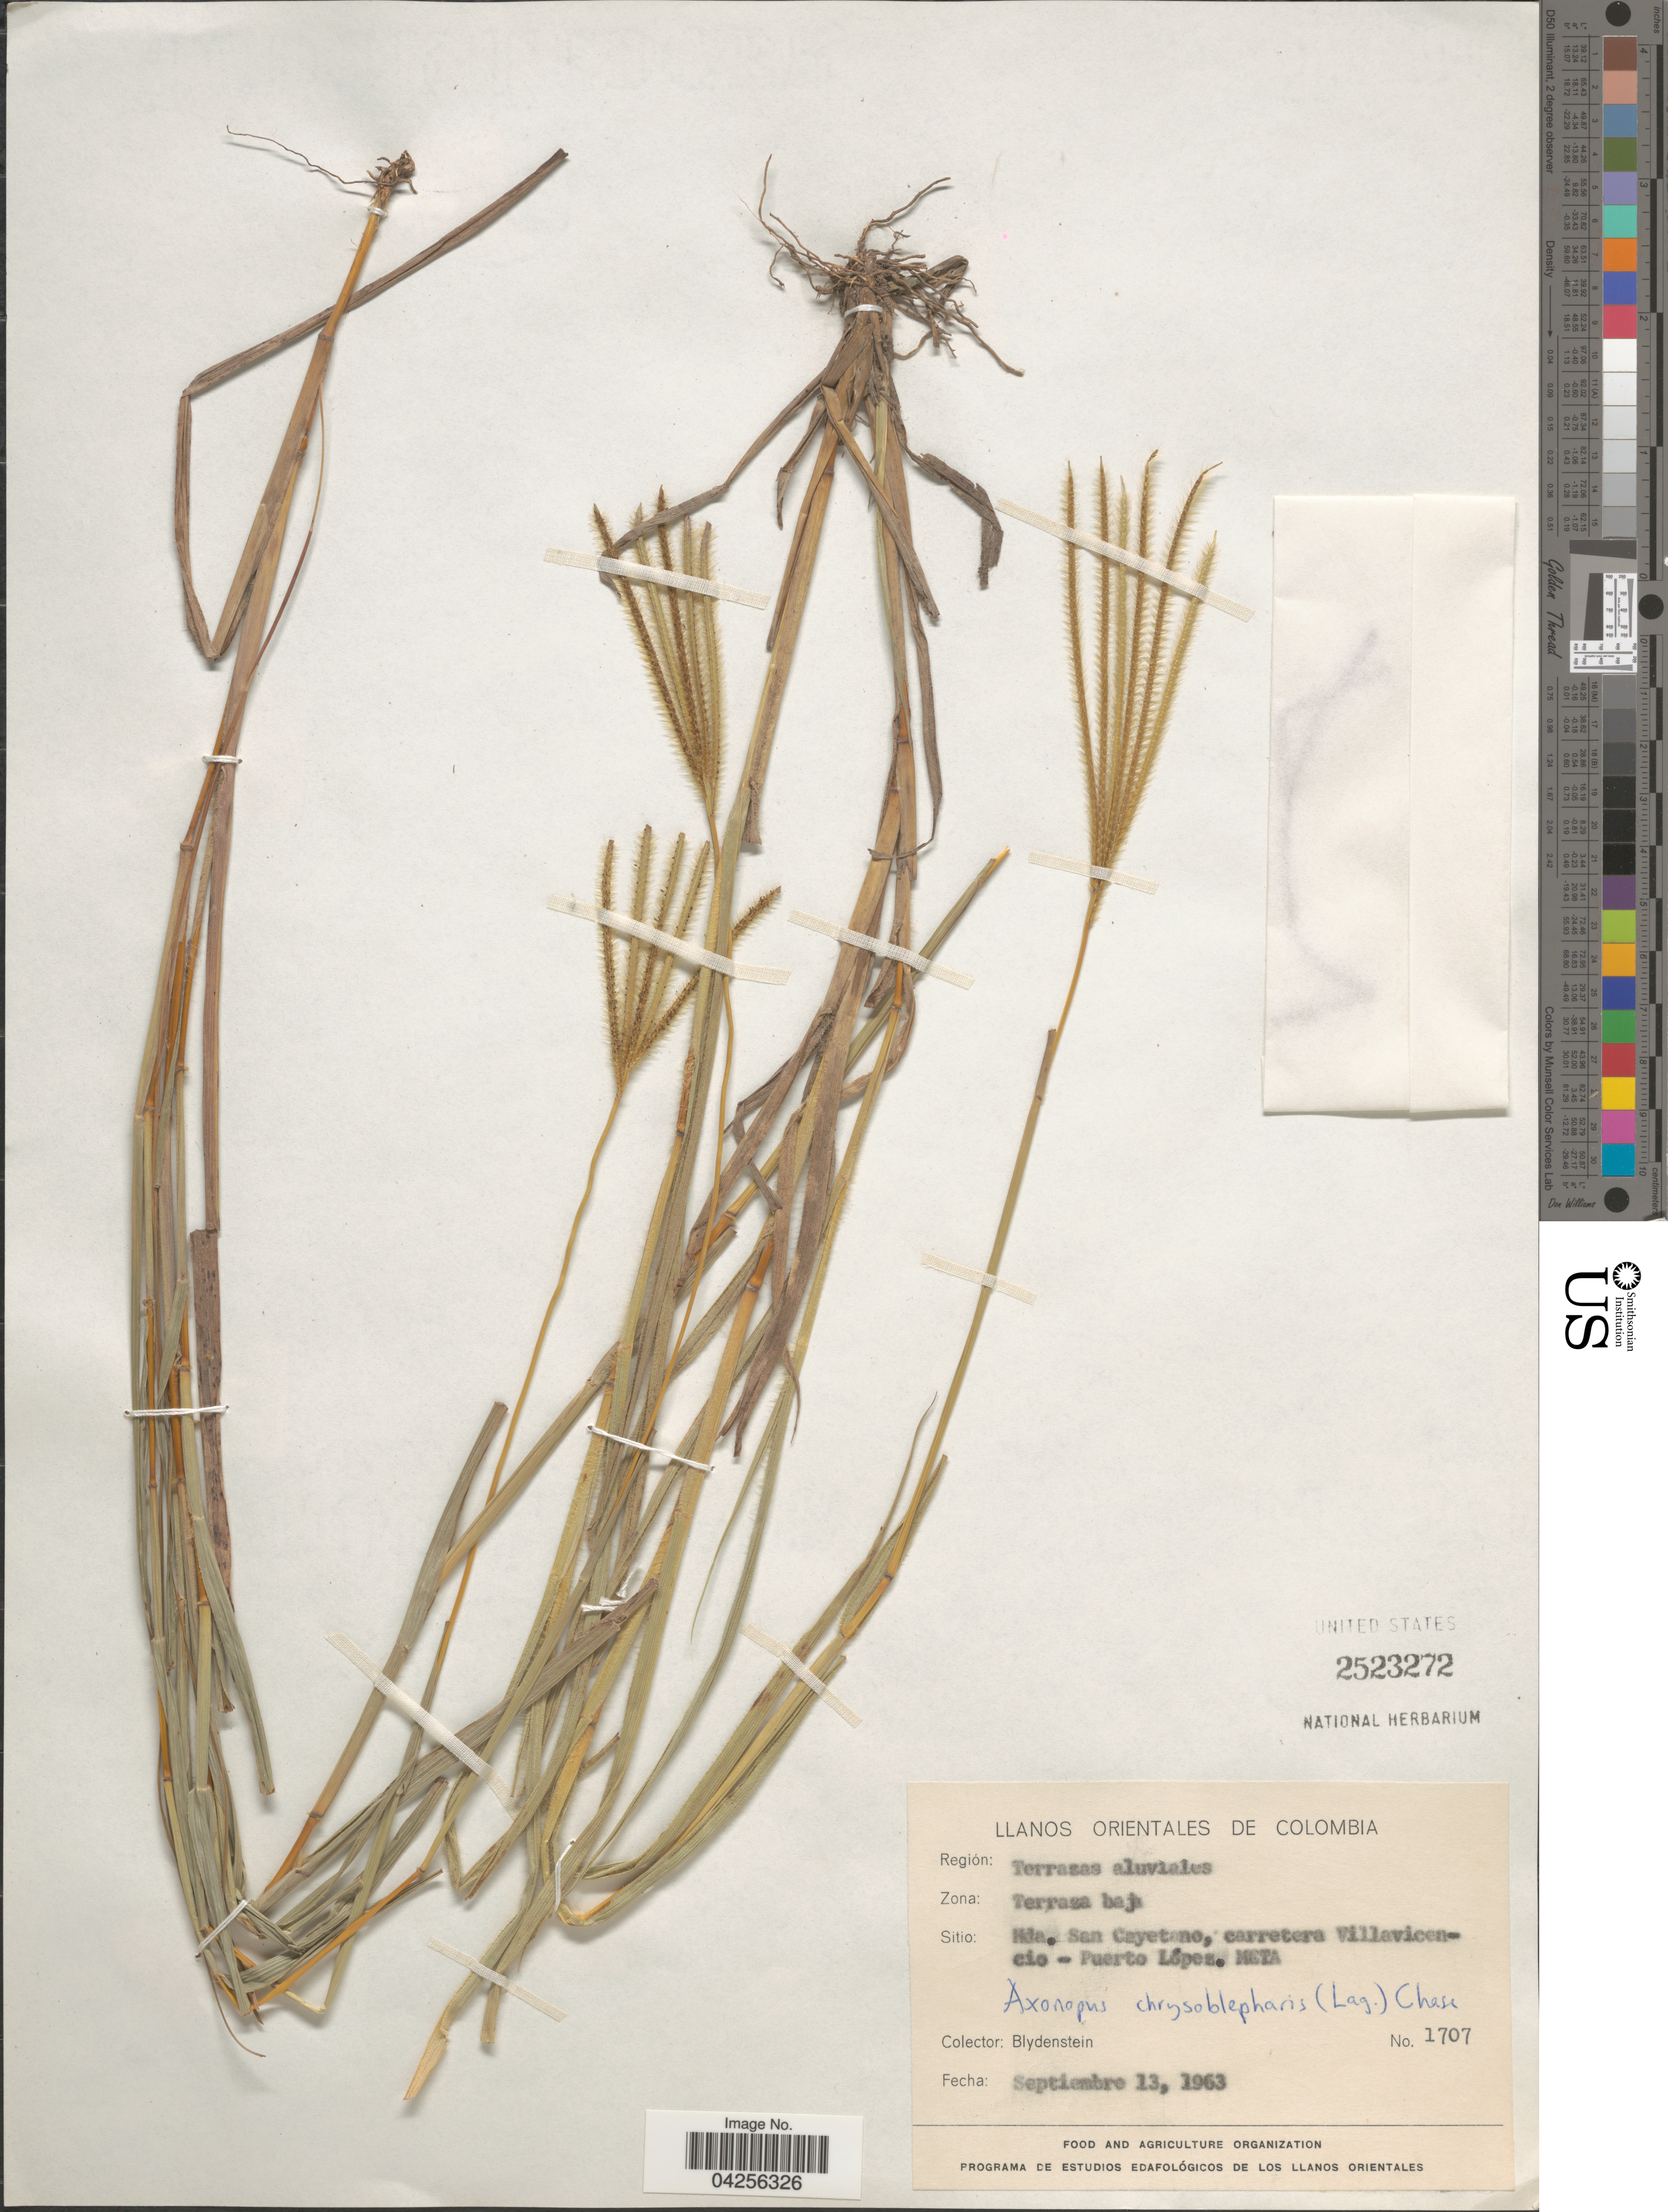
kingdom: Plantae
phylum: Tracheophyta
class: Liliopsida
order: Poales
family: Poaceae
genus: Axonopus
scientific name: Axonopus chrysoblepharis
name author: (Lag.) Chase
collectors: Blydenstein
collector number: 1707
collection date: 1963-09-13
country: Colombia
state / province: Meta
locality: Llanos Orientales de Colombia. Sitio: Hda. San Cayetano, carretera Villavicencio - Puerto López.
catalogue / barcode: US 2523272